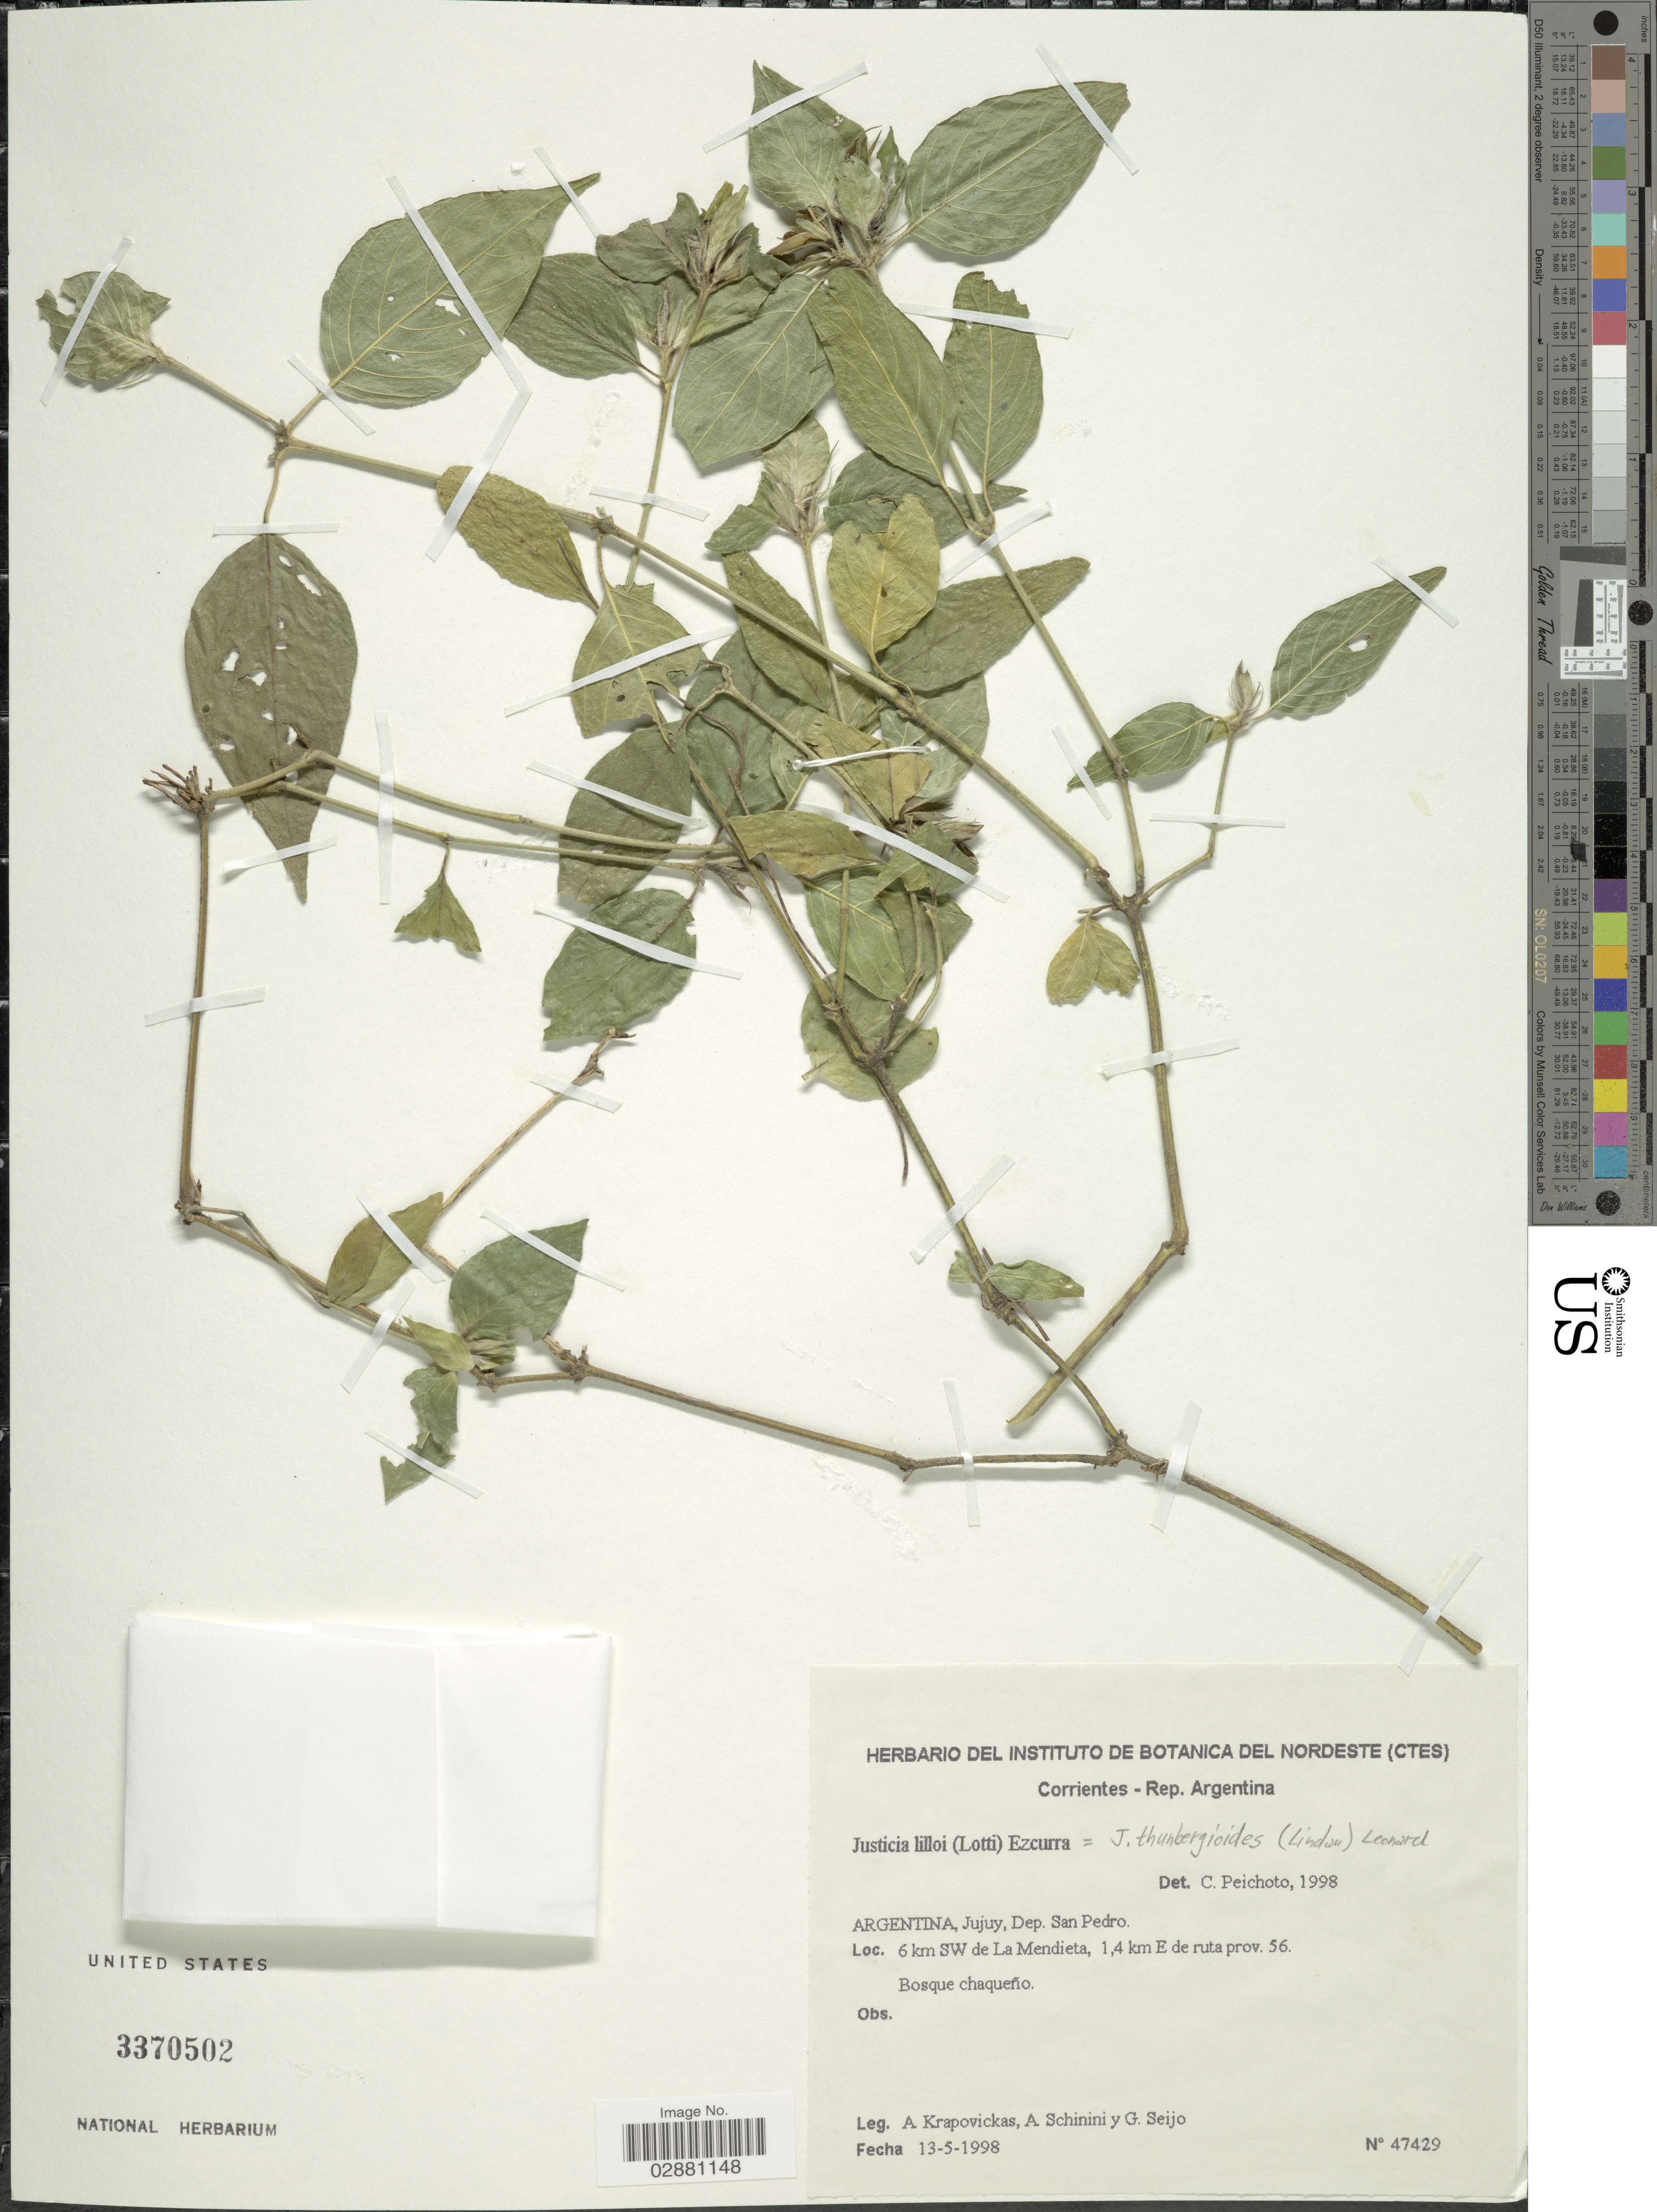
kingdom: Plantae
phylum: Tracheophyta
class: Magnoliopsida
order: Lamiales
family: Acanthaceae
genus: Justicia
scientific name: Justicia thunbergioides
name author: (Lindau) Leonard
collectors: A. Krapovickas, A. Schinini & G. Seijo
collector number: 47429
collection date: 1998-05-13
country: Argentina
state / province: Jujuy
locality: Dep. San Pedro. 6 km SW de La Mendieta, 1,4 km E de ruta prov. 56.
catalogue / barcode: US 3370502